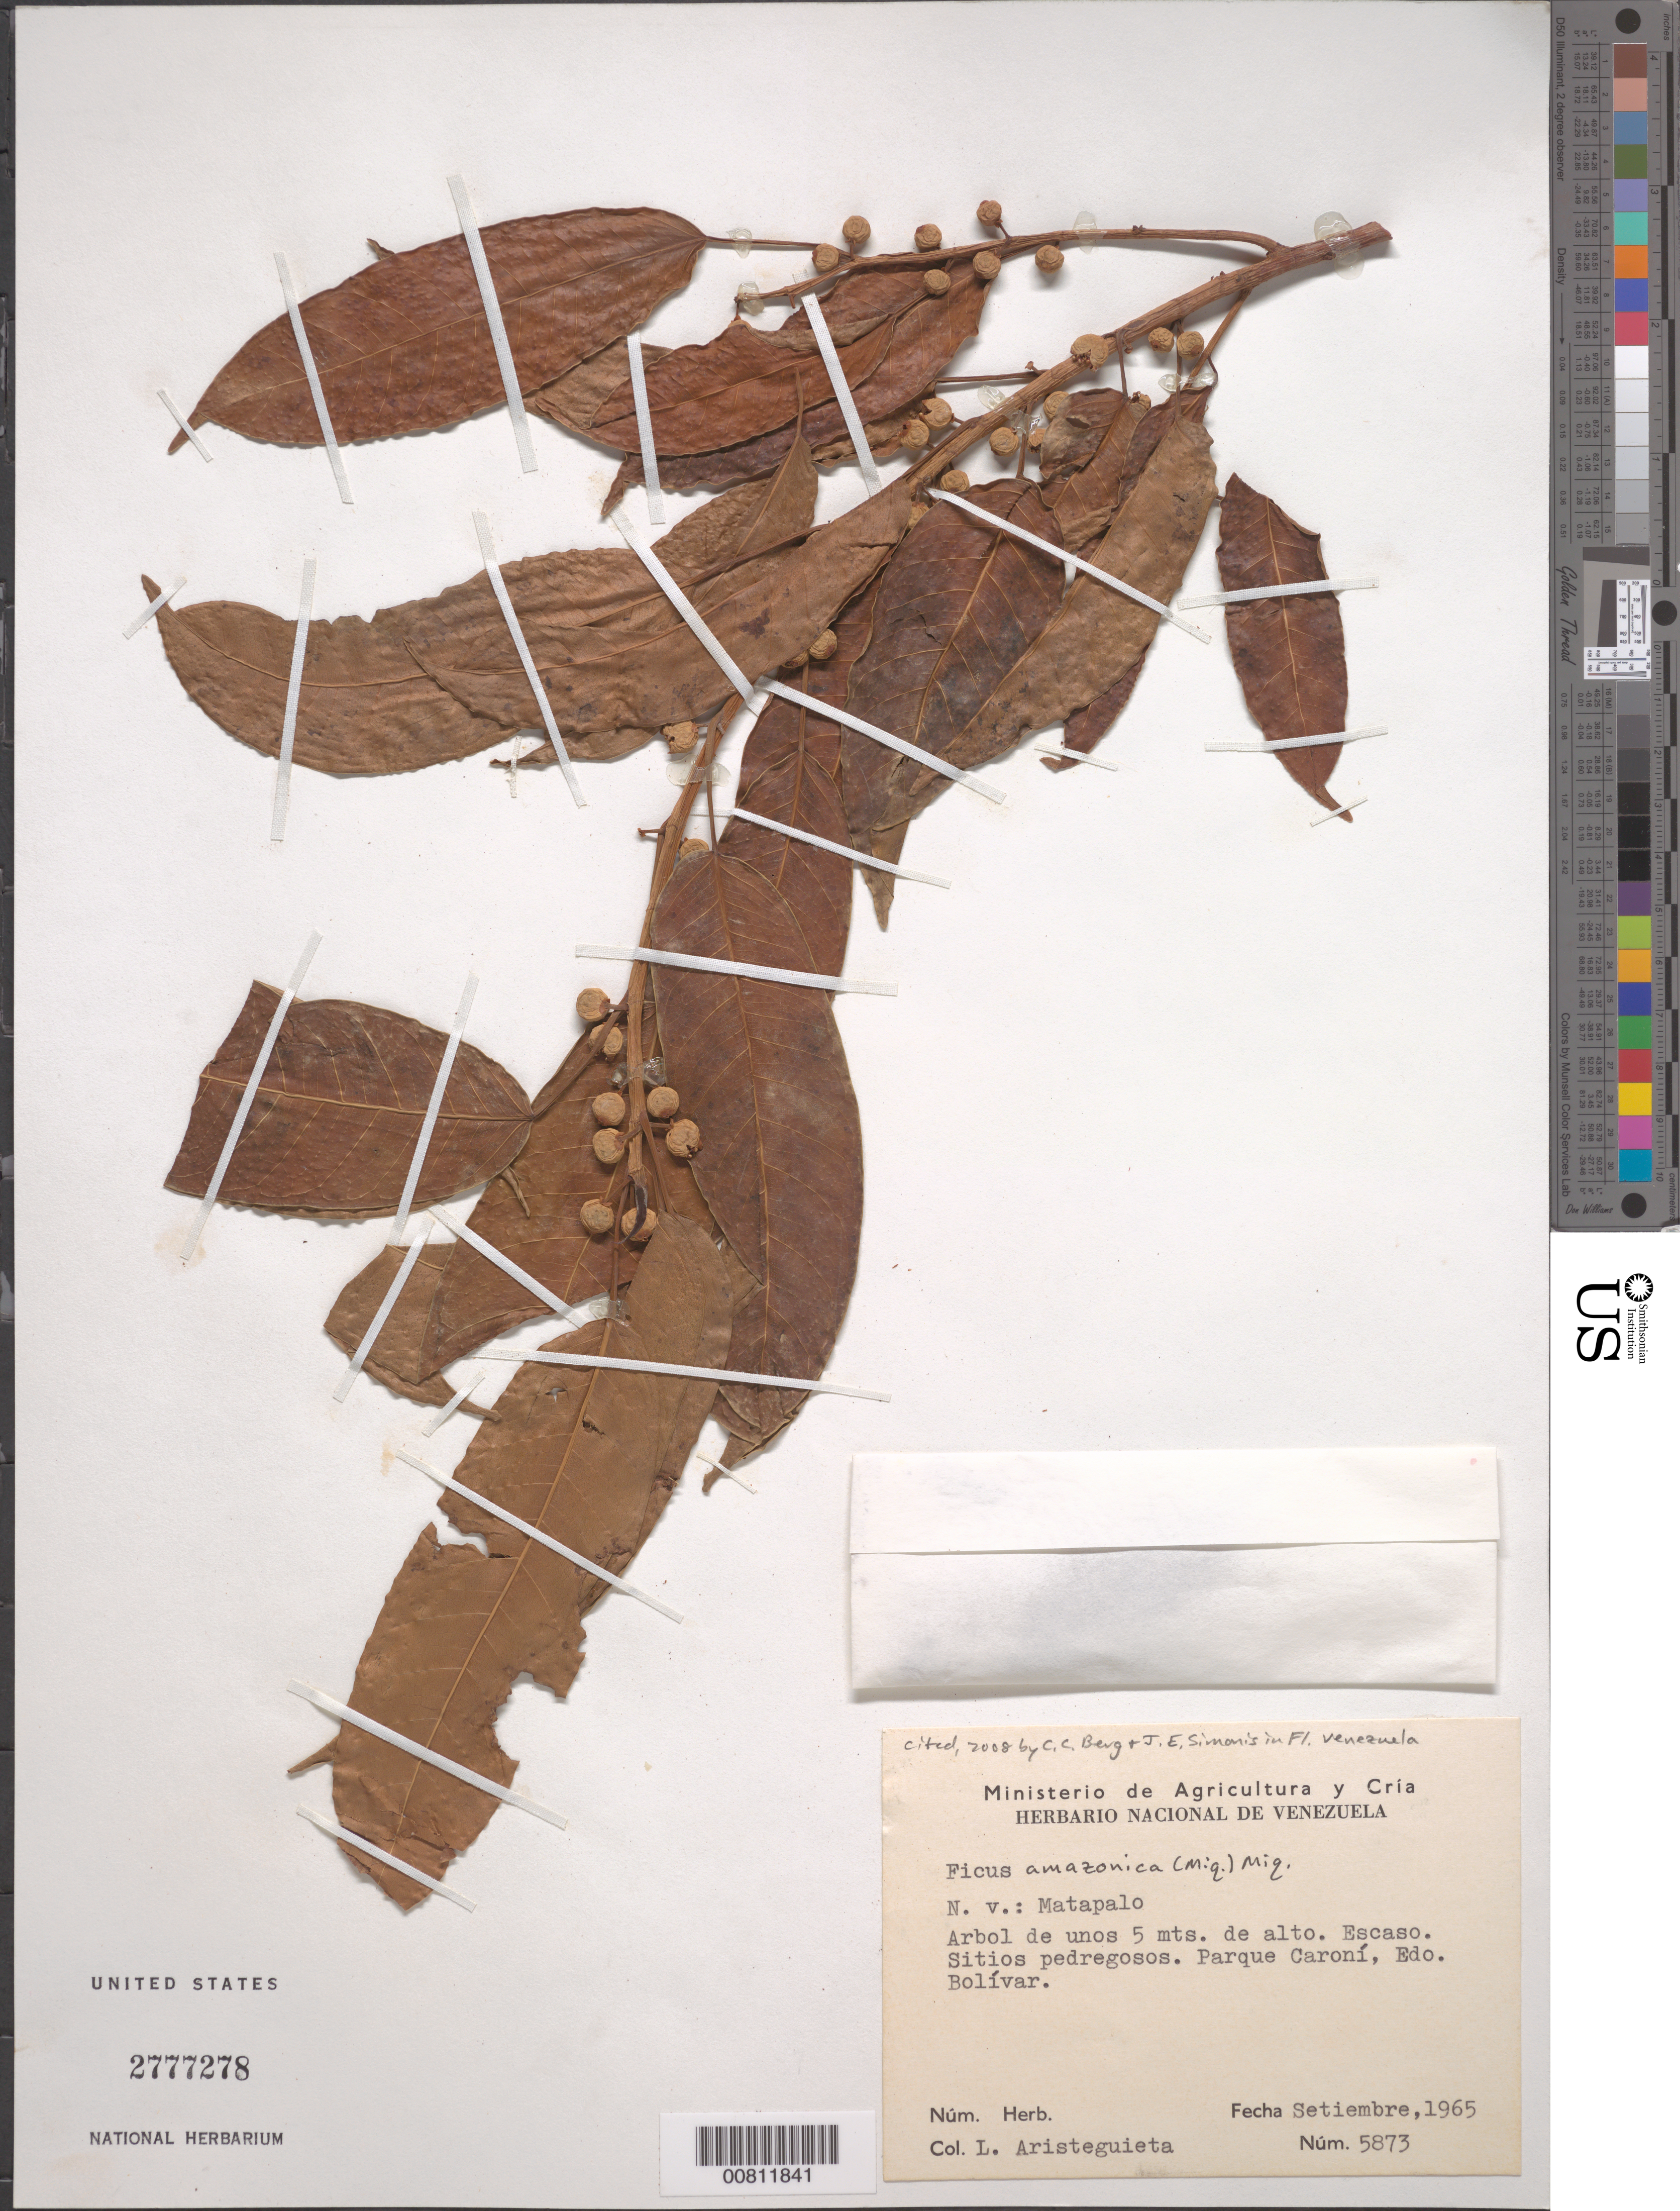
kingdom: Plantae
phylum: Tracheophyta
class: Magnoliopsida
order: Rosales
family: Moraceae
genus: Ficus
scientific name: Ficus amazonica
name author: (Miq.) Miq.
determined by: Berg, C. C.; Simonis, J. E.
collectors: L. Aristeguieta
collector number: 5873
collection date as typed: Sep-65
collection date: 1965-09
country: Venezuela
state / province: Bolívar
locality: Parque Caroní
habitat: Sitios pedegrosos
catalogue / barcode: US 2777278